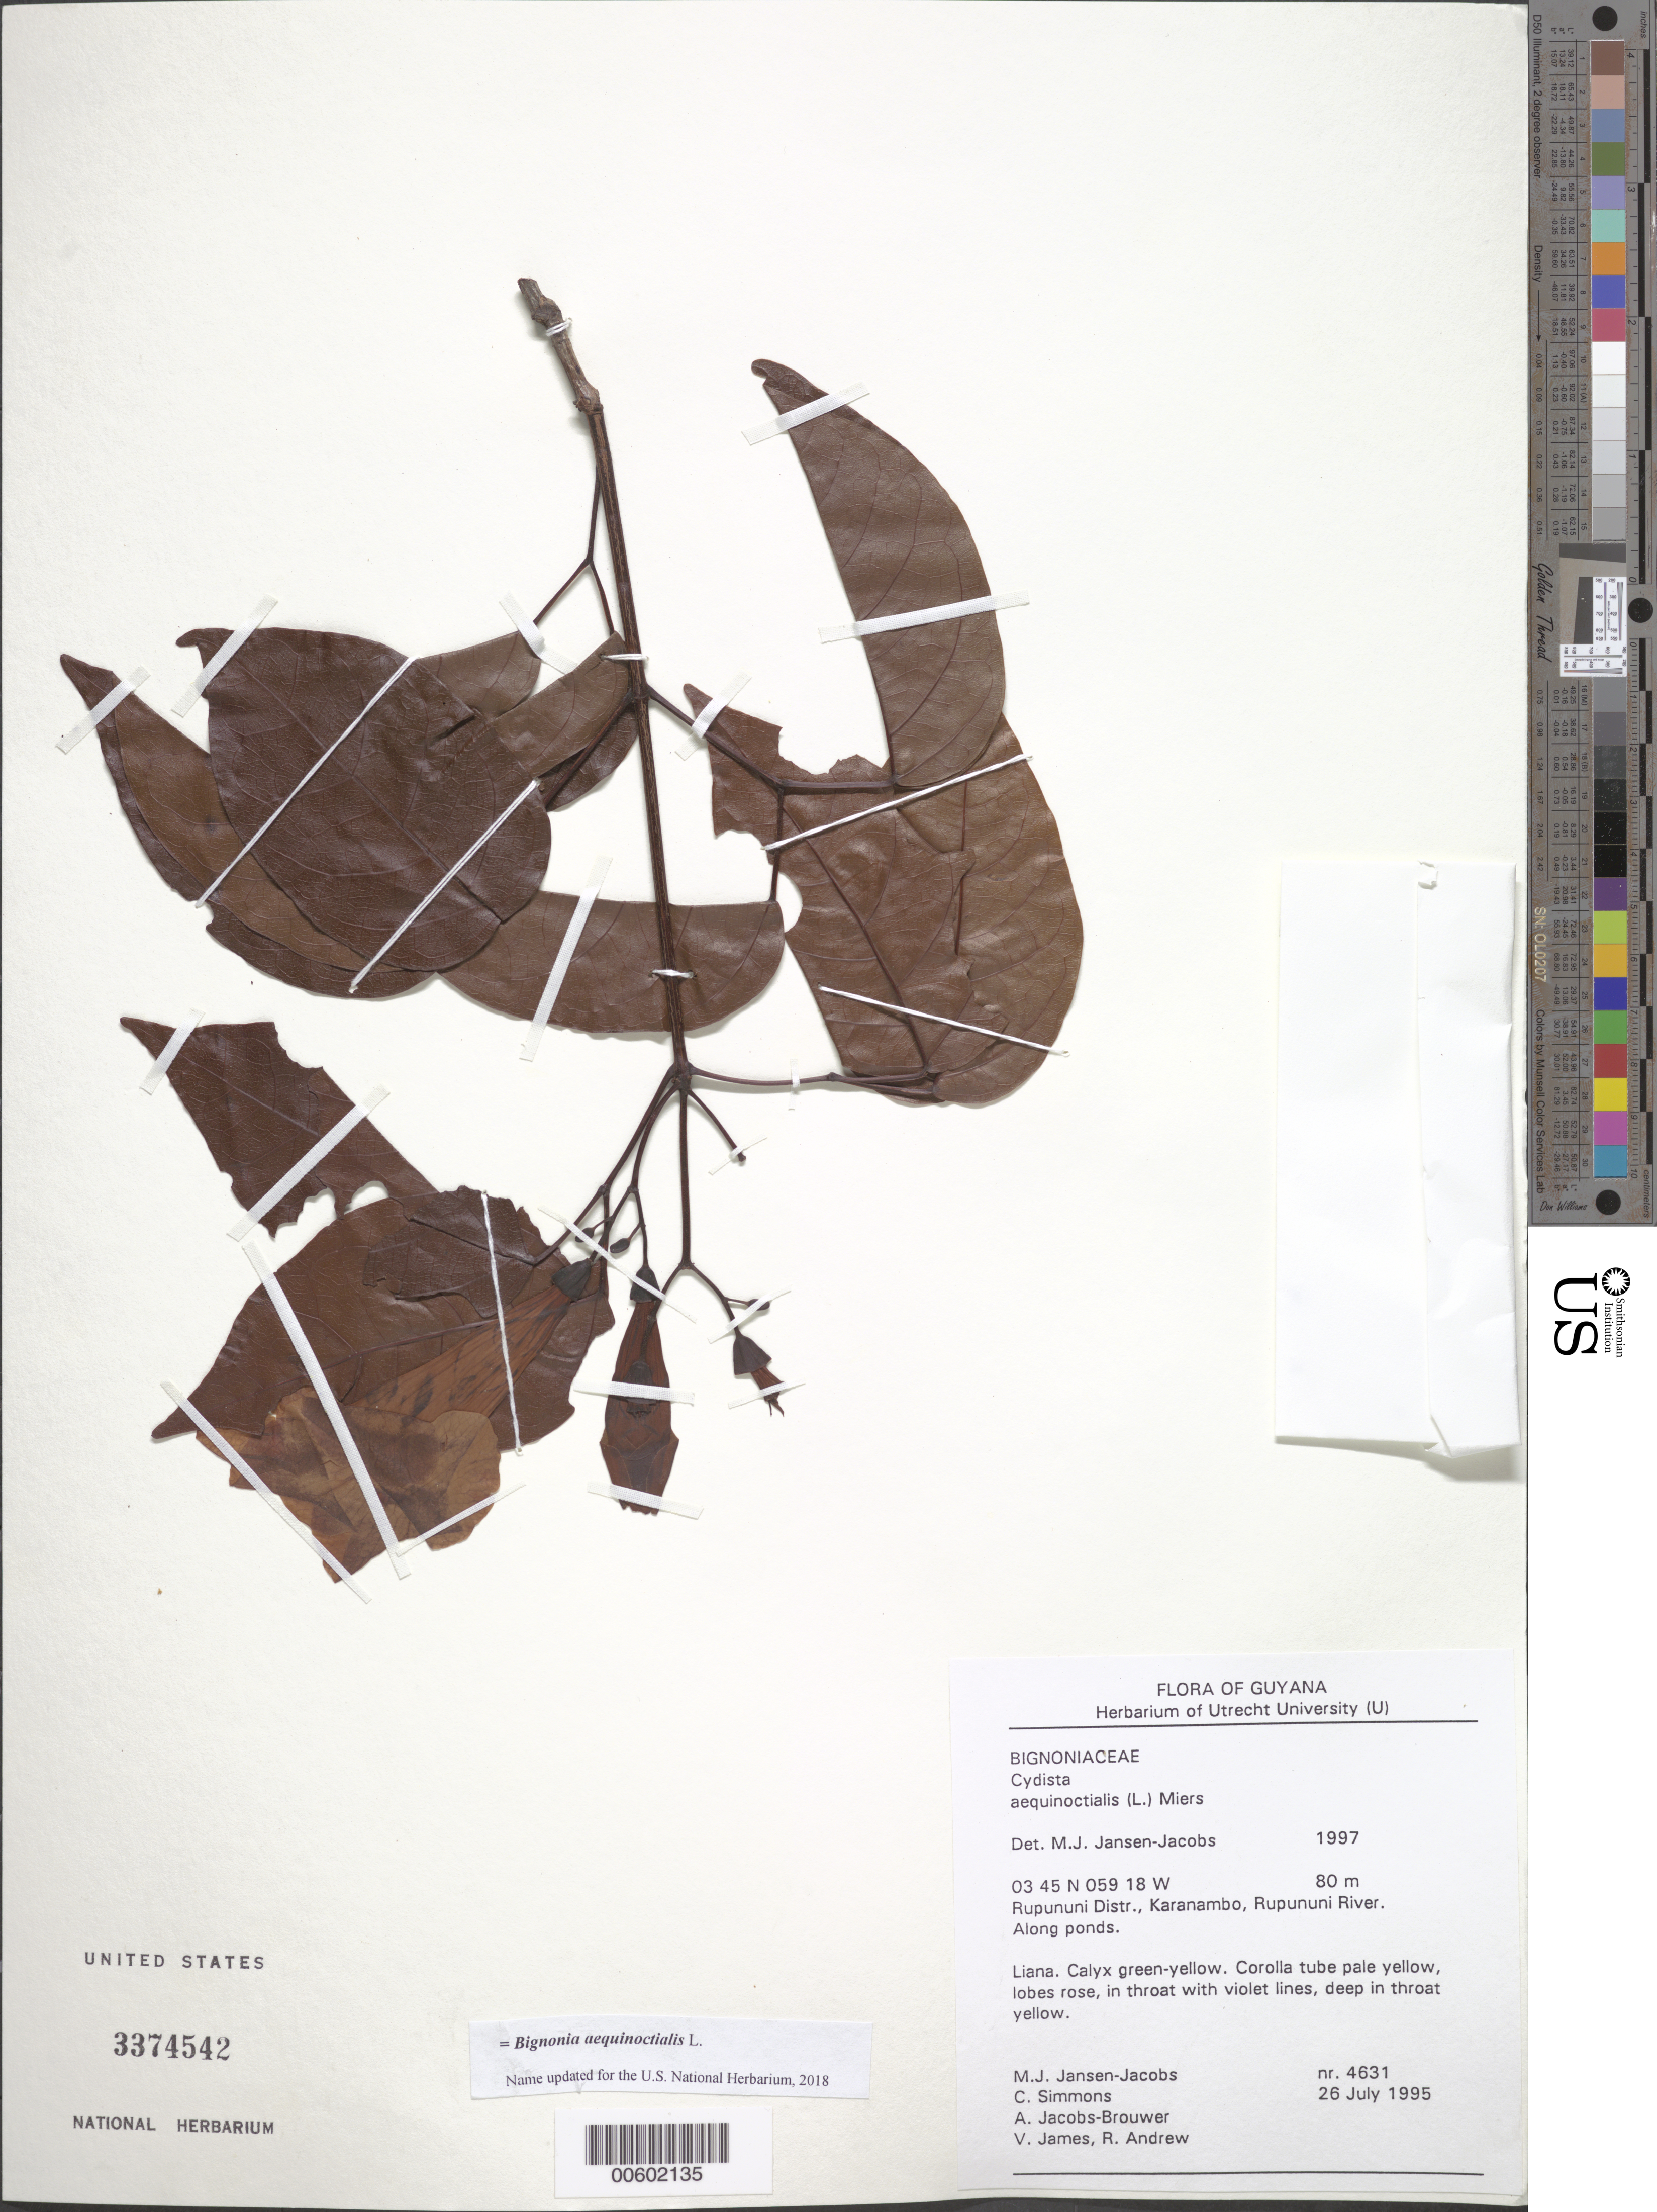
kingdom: Plantae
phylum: Tracheophyta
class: Magnoliopsida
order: Lamiales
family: Bignoniaceae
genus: Bignonia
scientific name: Bignonia aequinoctialis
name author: L.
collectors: M. J. Jansen-Jacobs, C. Simons, A. Jacobs-Brouwer, V. James & R. Andrew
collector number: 4631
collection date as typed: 26-Jul-95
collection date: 1995-07-26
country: Guyana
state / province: U. Takutu-U. Essequibo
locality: Karanambo, Rupununi River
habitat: Along ponds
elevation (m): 80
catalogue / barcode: US 3374542